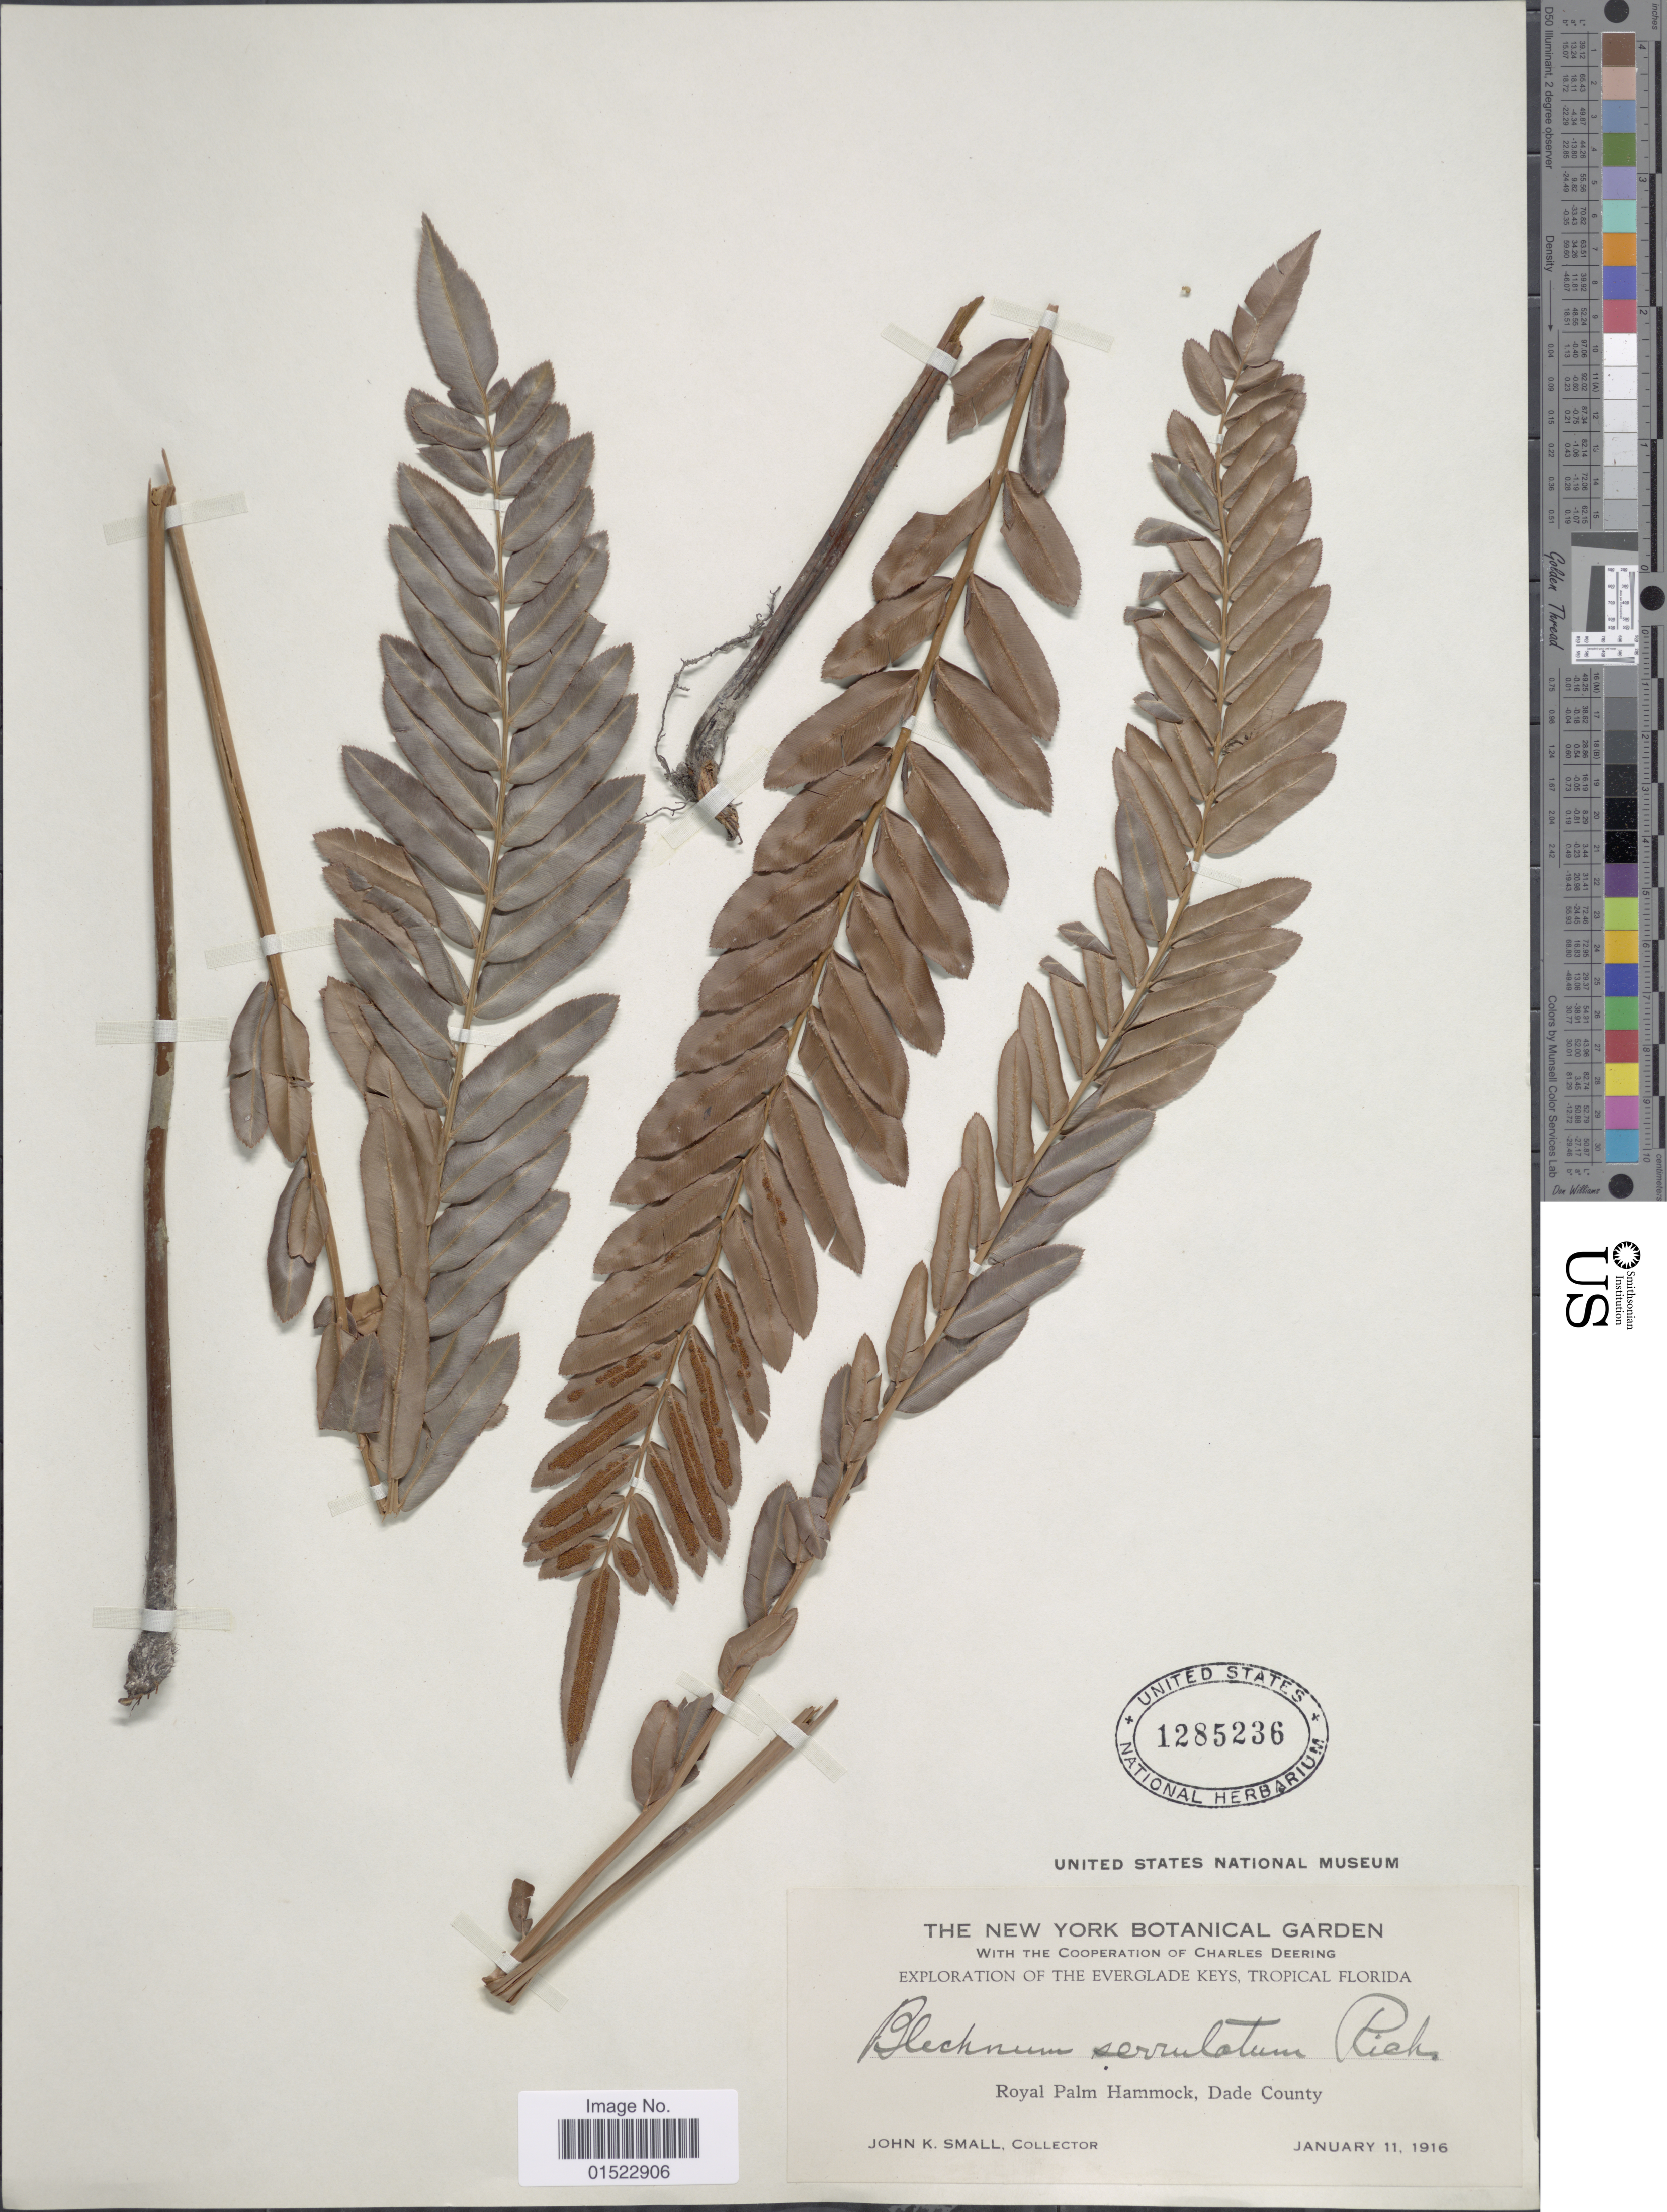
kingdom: Plantae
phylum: Tracheophyta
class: Polypodiopsida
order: Polypodiales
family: Blechnaceae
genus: Telmatoblechnum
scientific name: Telmatoblechnum serrulatum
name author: (Rich.) Perrie et al.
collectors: J. K. Small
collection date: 1916-01-11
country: United States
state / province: Florida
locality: Exploration to the Everglades Keys, Tropical Florida, Royal Palm Hammock, Dade County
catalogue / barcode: US 1285236